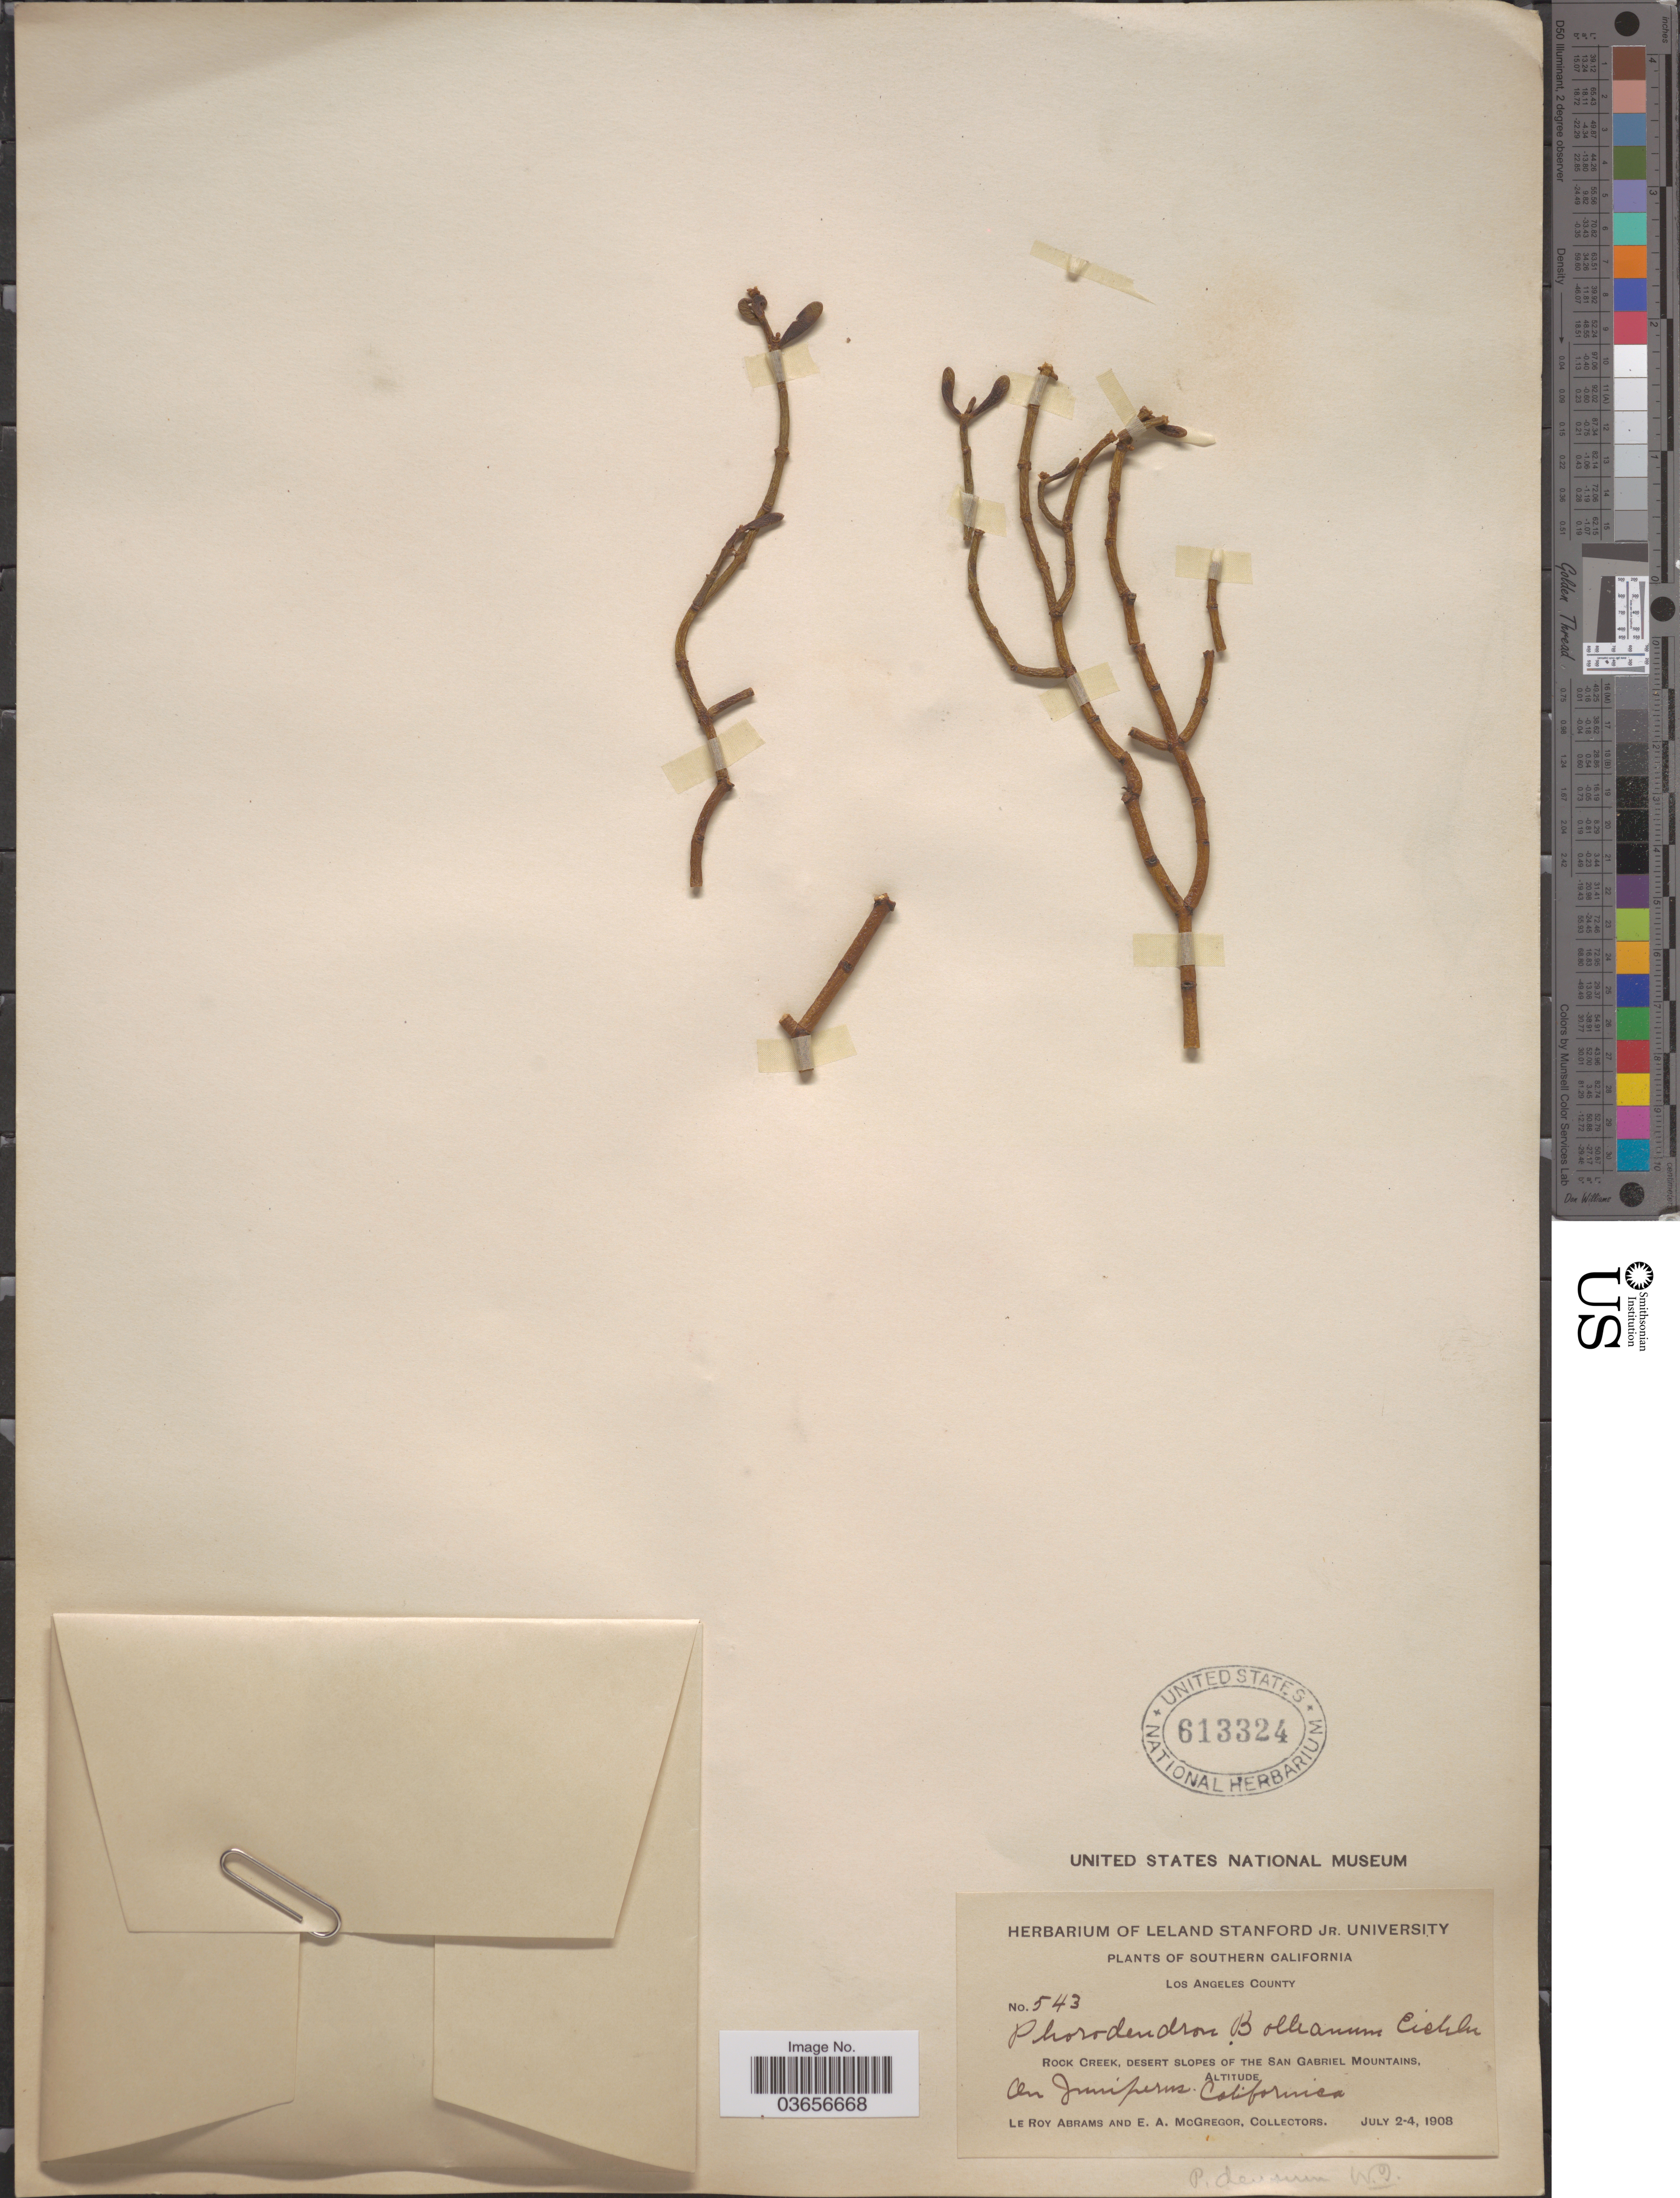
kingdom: Plantae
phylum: Tracheophyta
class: Magnoliopsida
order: Santalales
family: Viscaceae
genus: Phoradendron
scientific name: Phoradendron bolleanum var. densum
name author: (Torr. ex Trel.) Fosberg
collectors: L. Abrams & E. A. McGregor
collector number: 543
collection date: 1908-07-02/1908-07-04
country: United States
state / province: California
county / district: Los Angeles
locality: Southern California. Los Angeles County. Rock Creek, Desert Slopes of The San Gabriel Mountains.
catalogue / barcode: US 613324